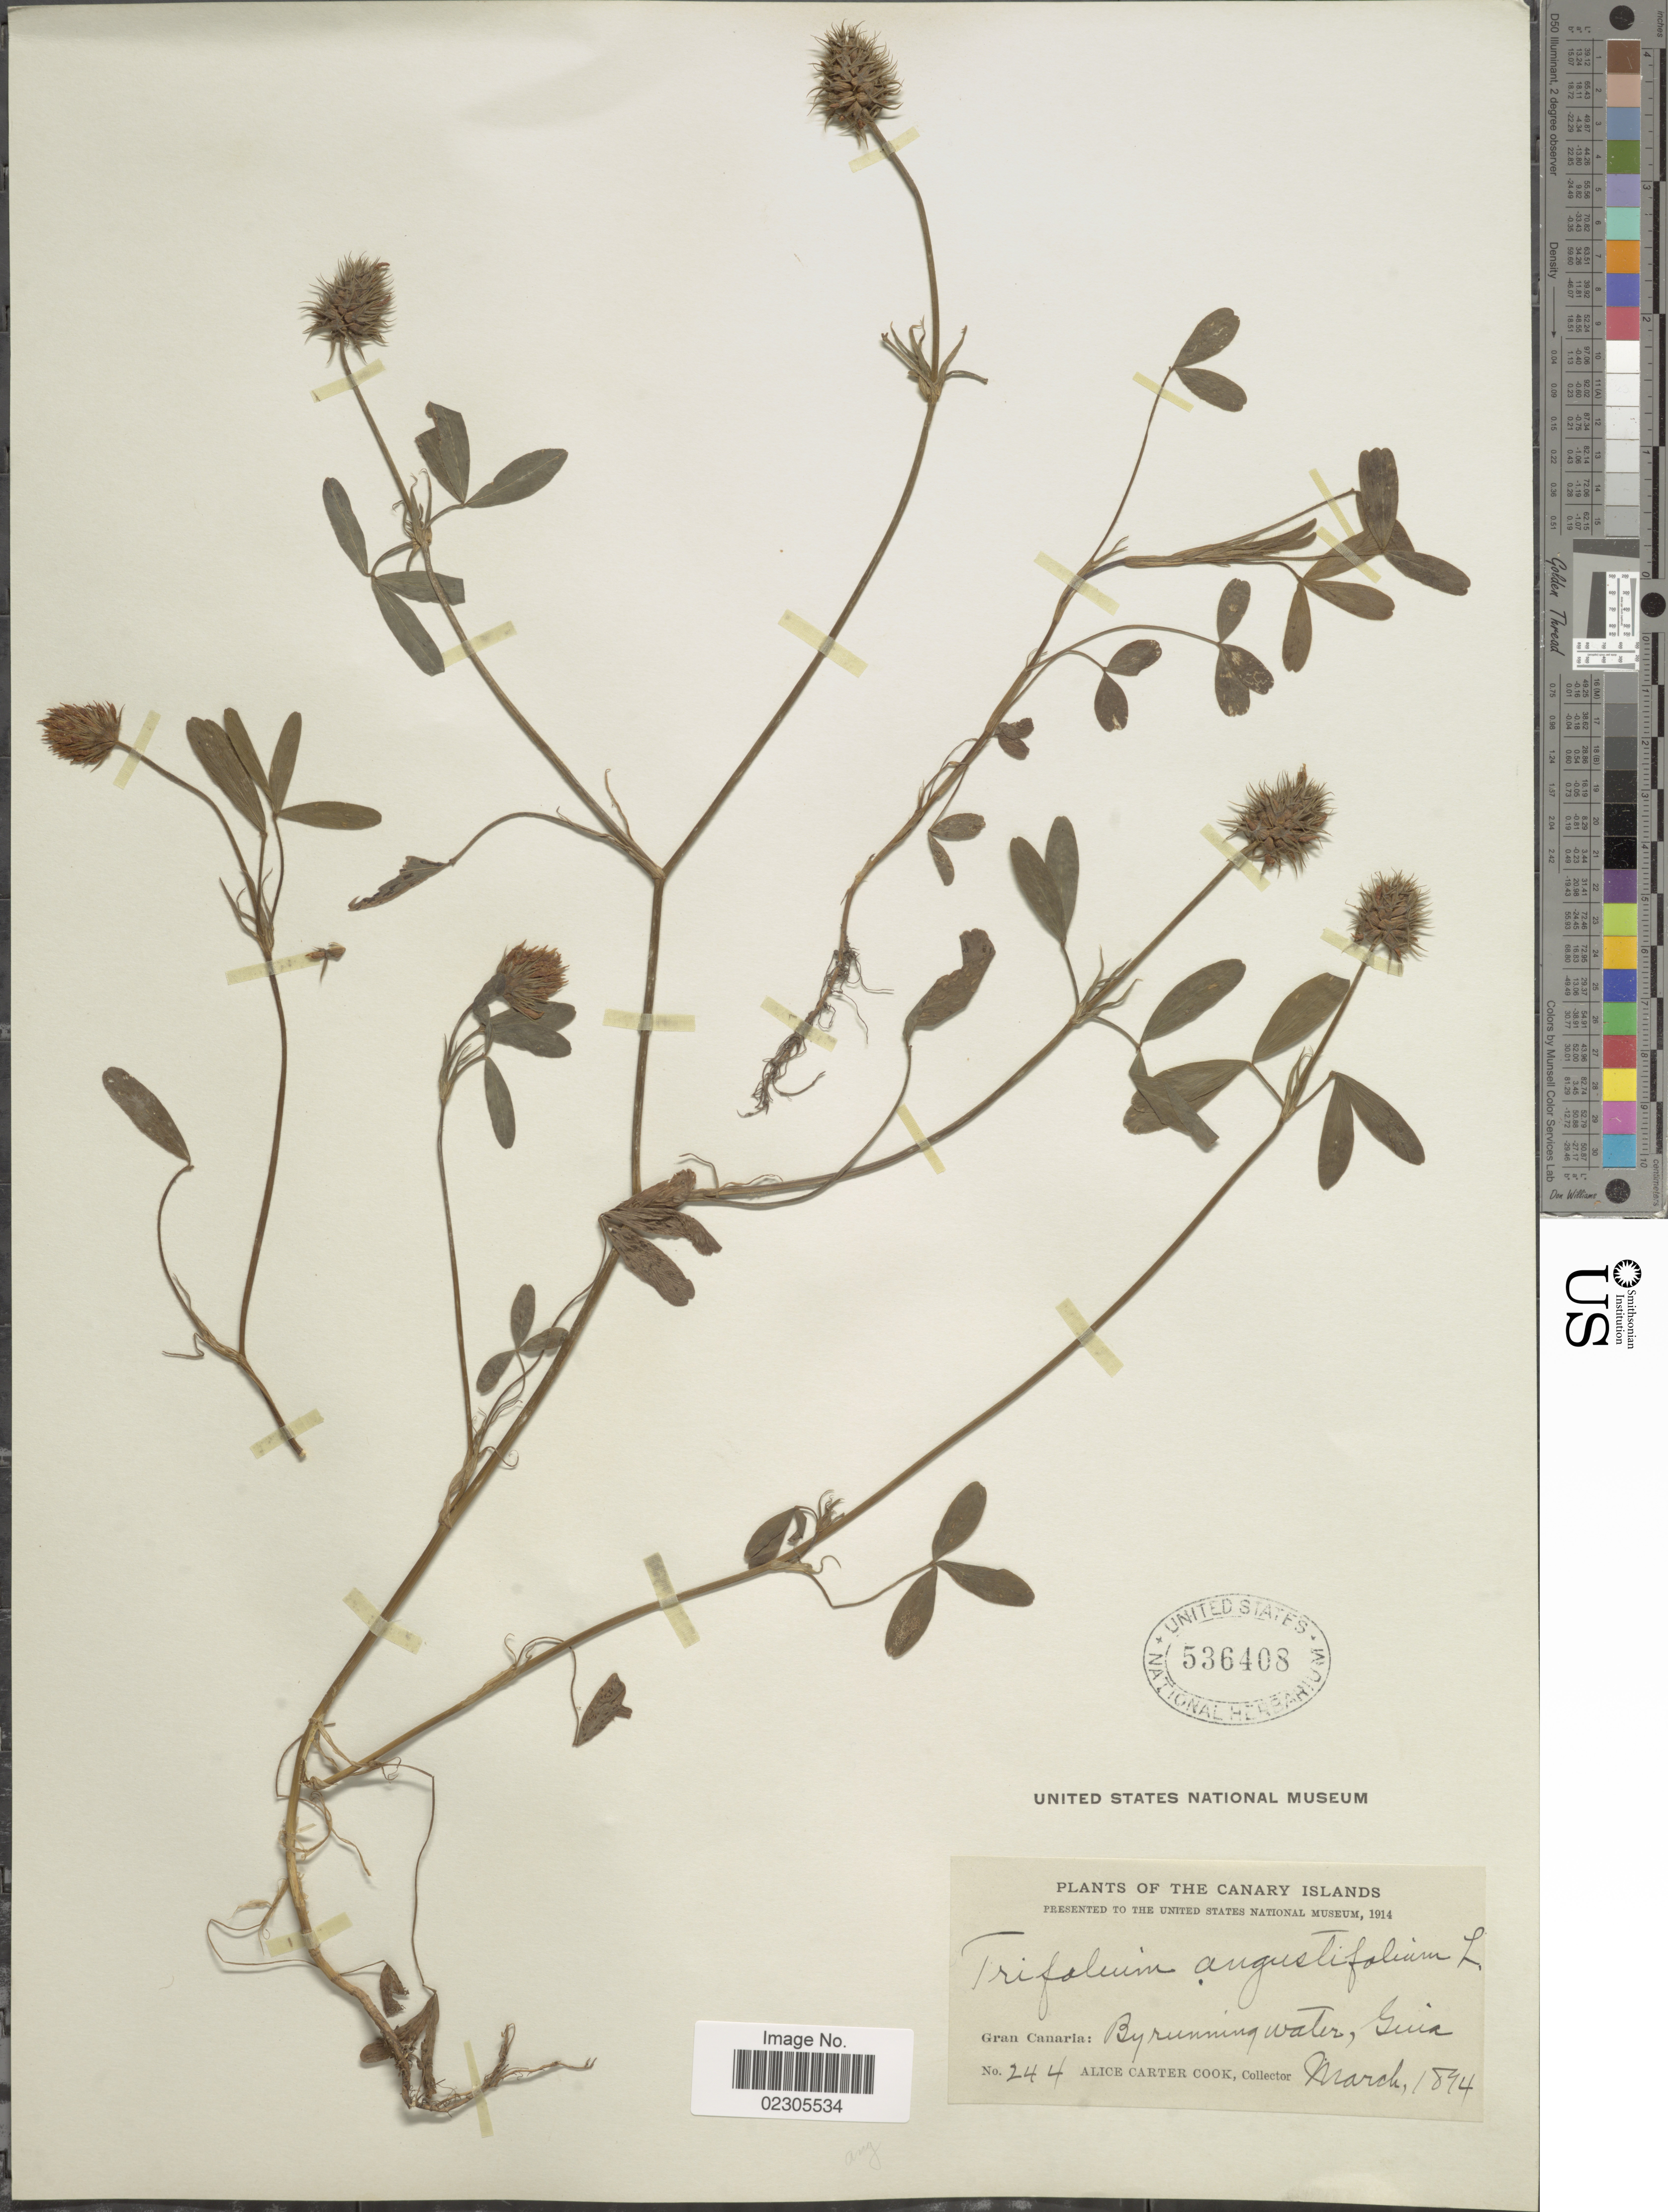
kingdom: Plantae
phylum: Tracheophyta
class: Magnoliopsida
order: Fabales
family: Fabaceae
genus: Trifolium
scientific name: Trifolium angustifolium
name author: L.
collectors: Alice C. Cook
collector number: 244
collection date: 1894-03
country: Spain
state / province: Canarias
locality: Gran Canaris: By running water, Guia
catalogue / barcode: US 536408